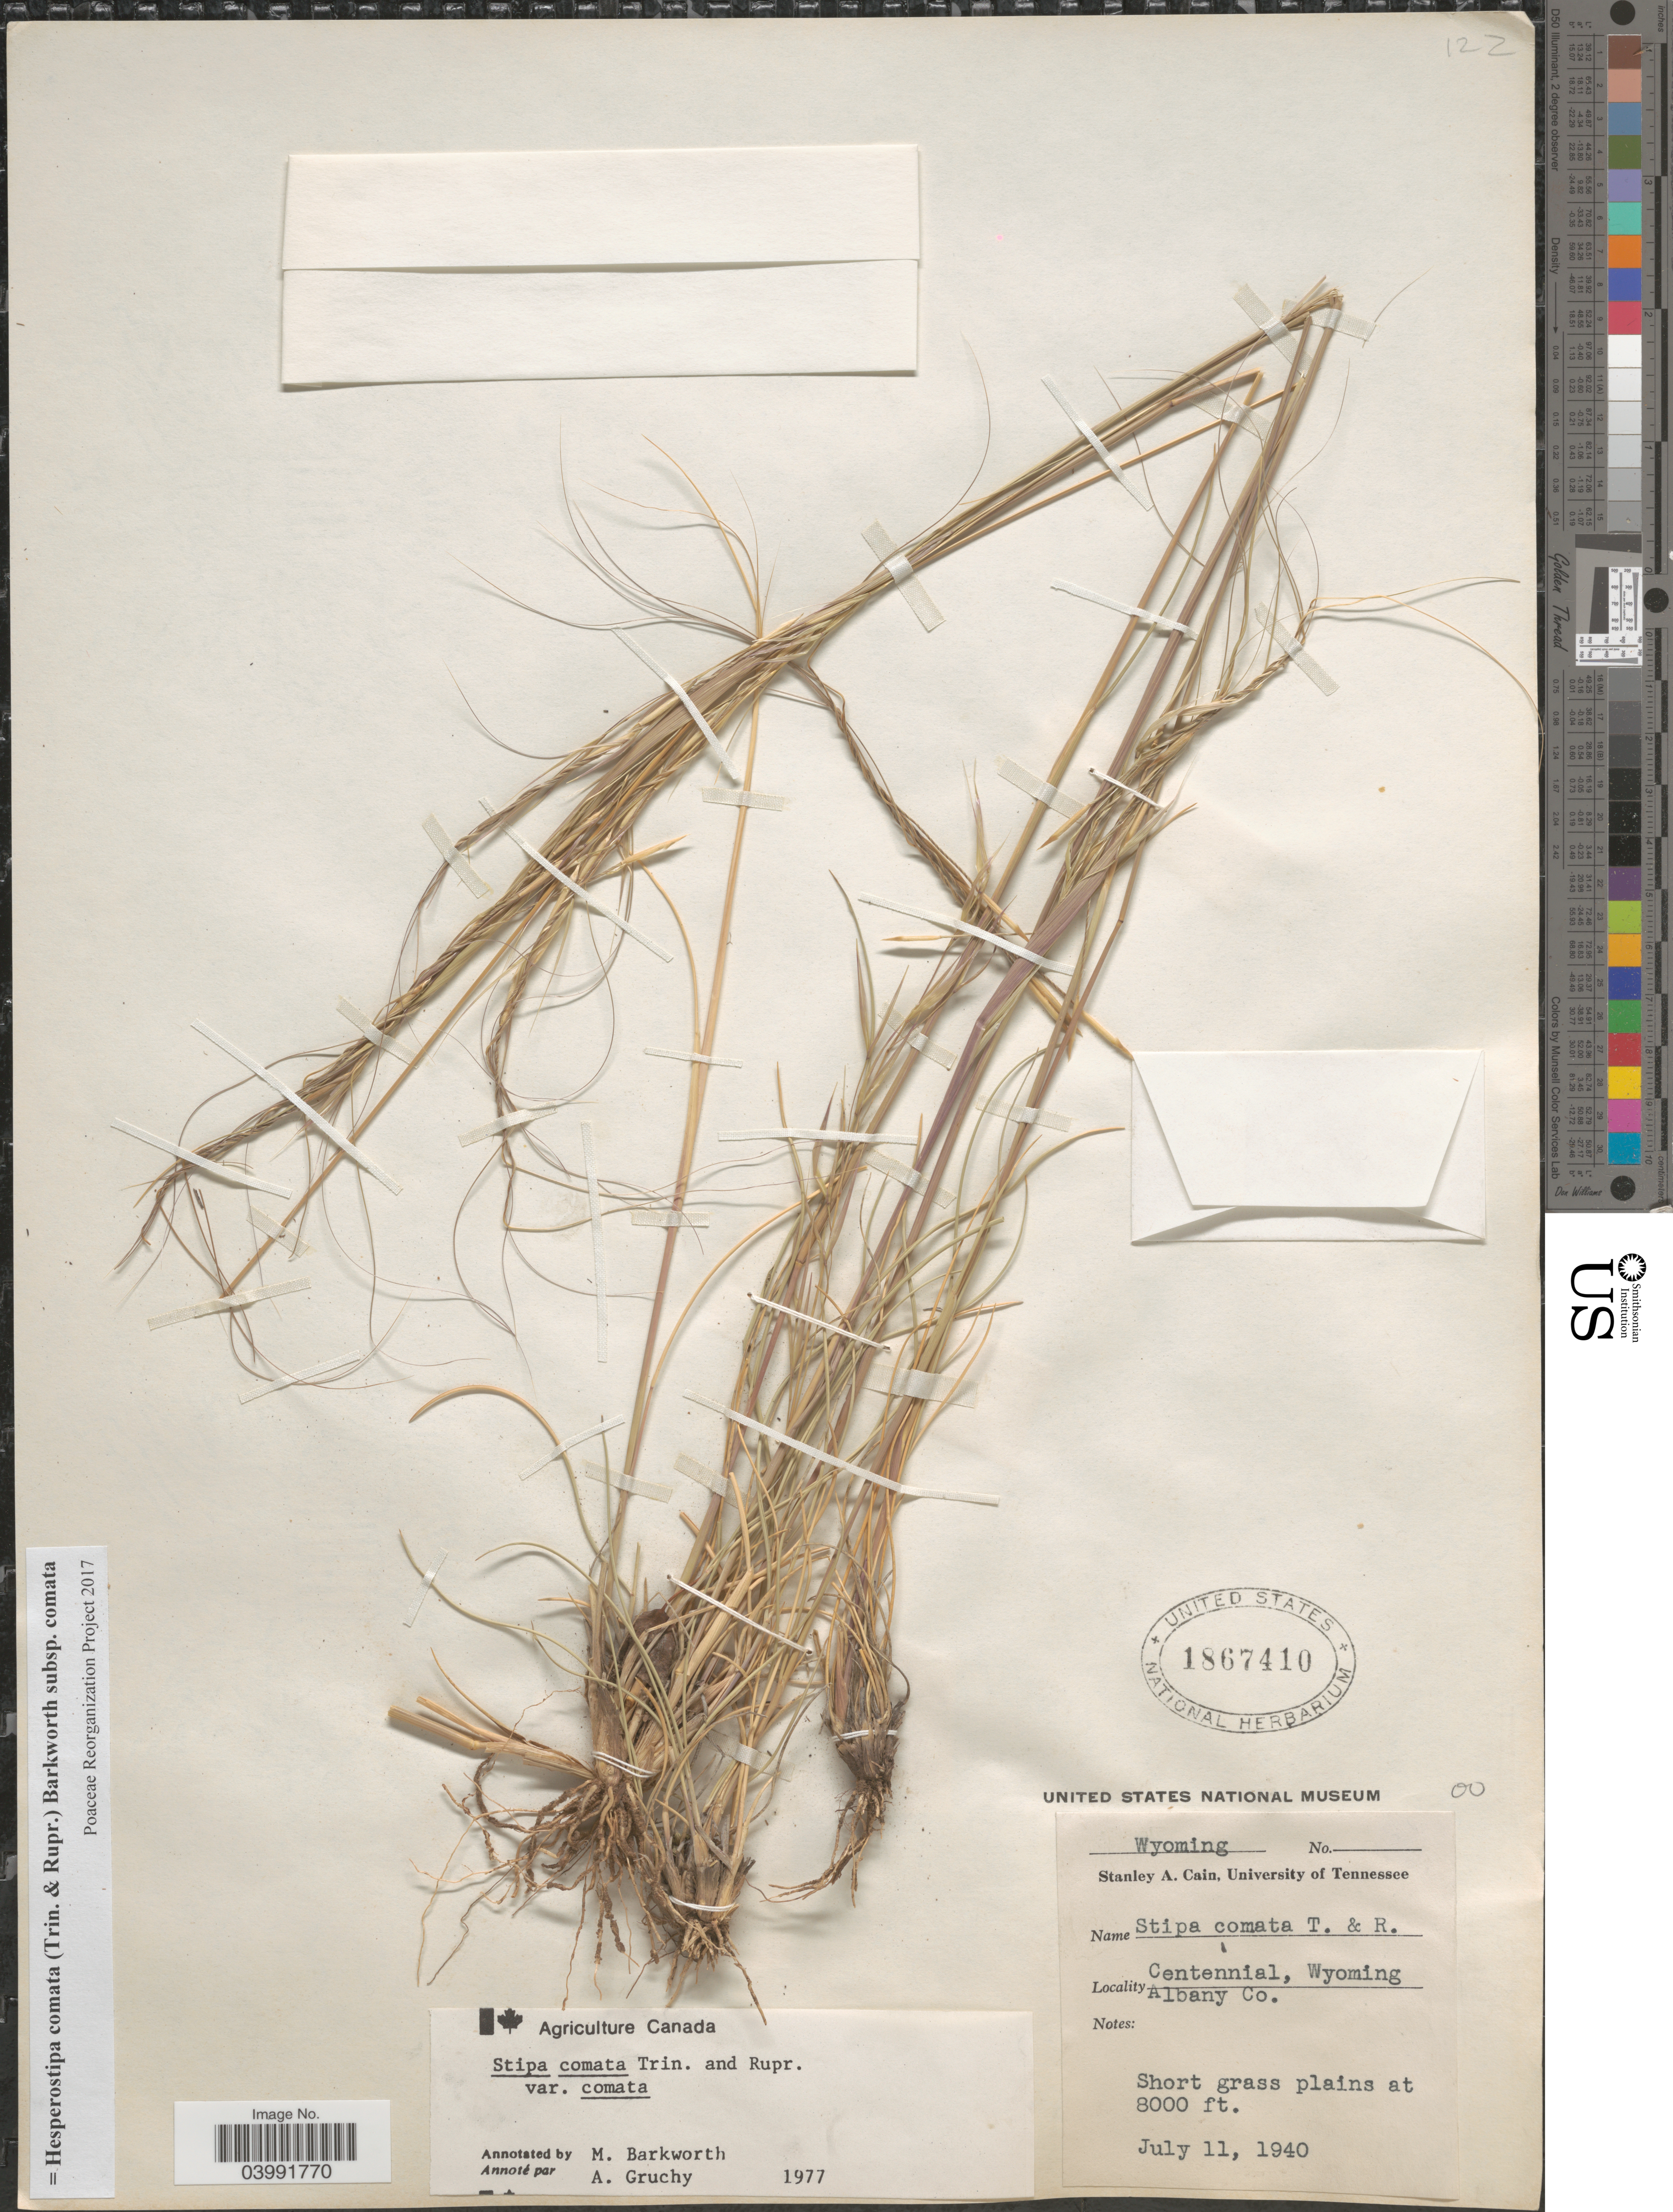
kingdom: Plantae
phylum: Tracheophyta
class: Liliopsida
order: Poales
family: Poaceae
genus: Hesperostipa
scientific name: Hesperostipa comata subsp. comata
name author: (Trin. & Rupr.) Barkworth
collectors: S. Cain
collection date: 1940-07-11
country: United States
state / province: Wyoming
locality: Centennial, Albany Co.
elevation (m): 2438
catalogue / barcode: US 1867410